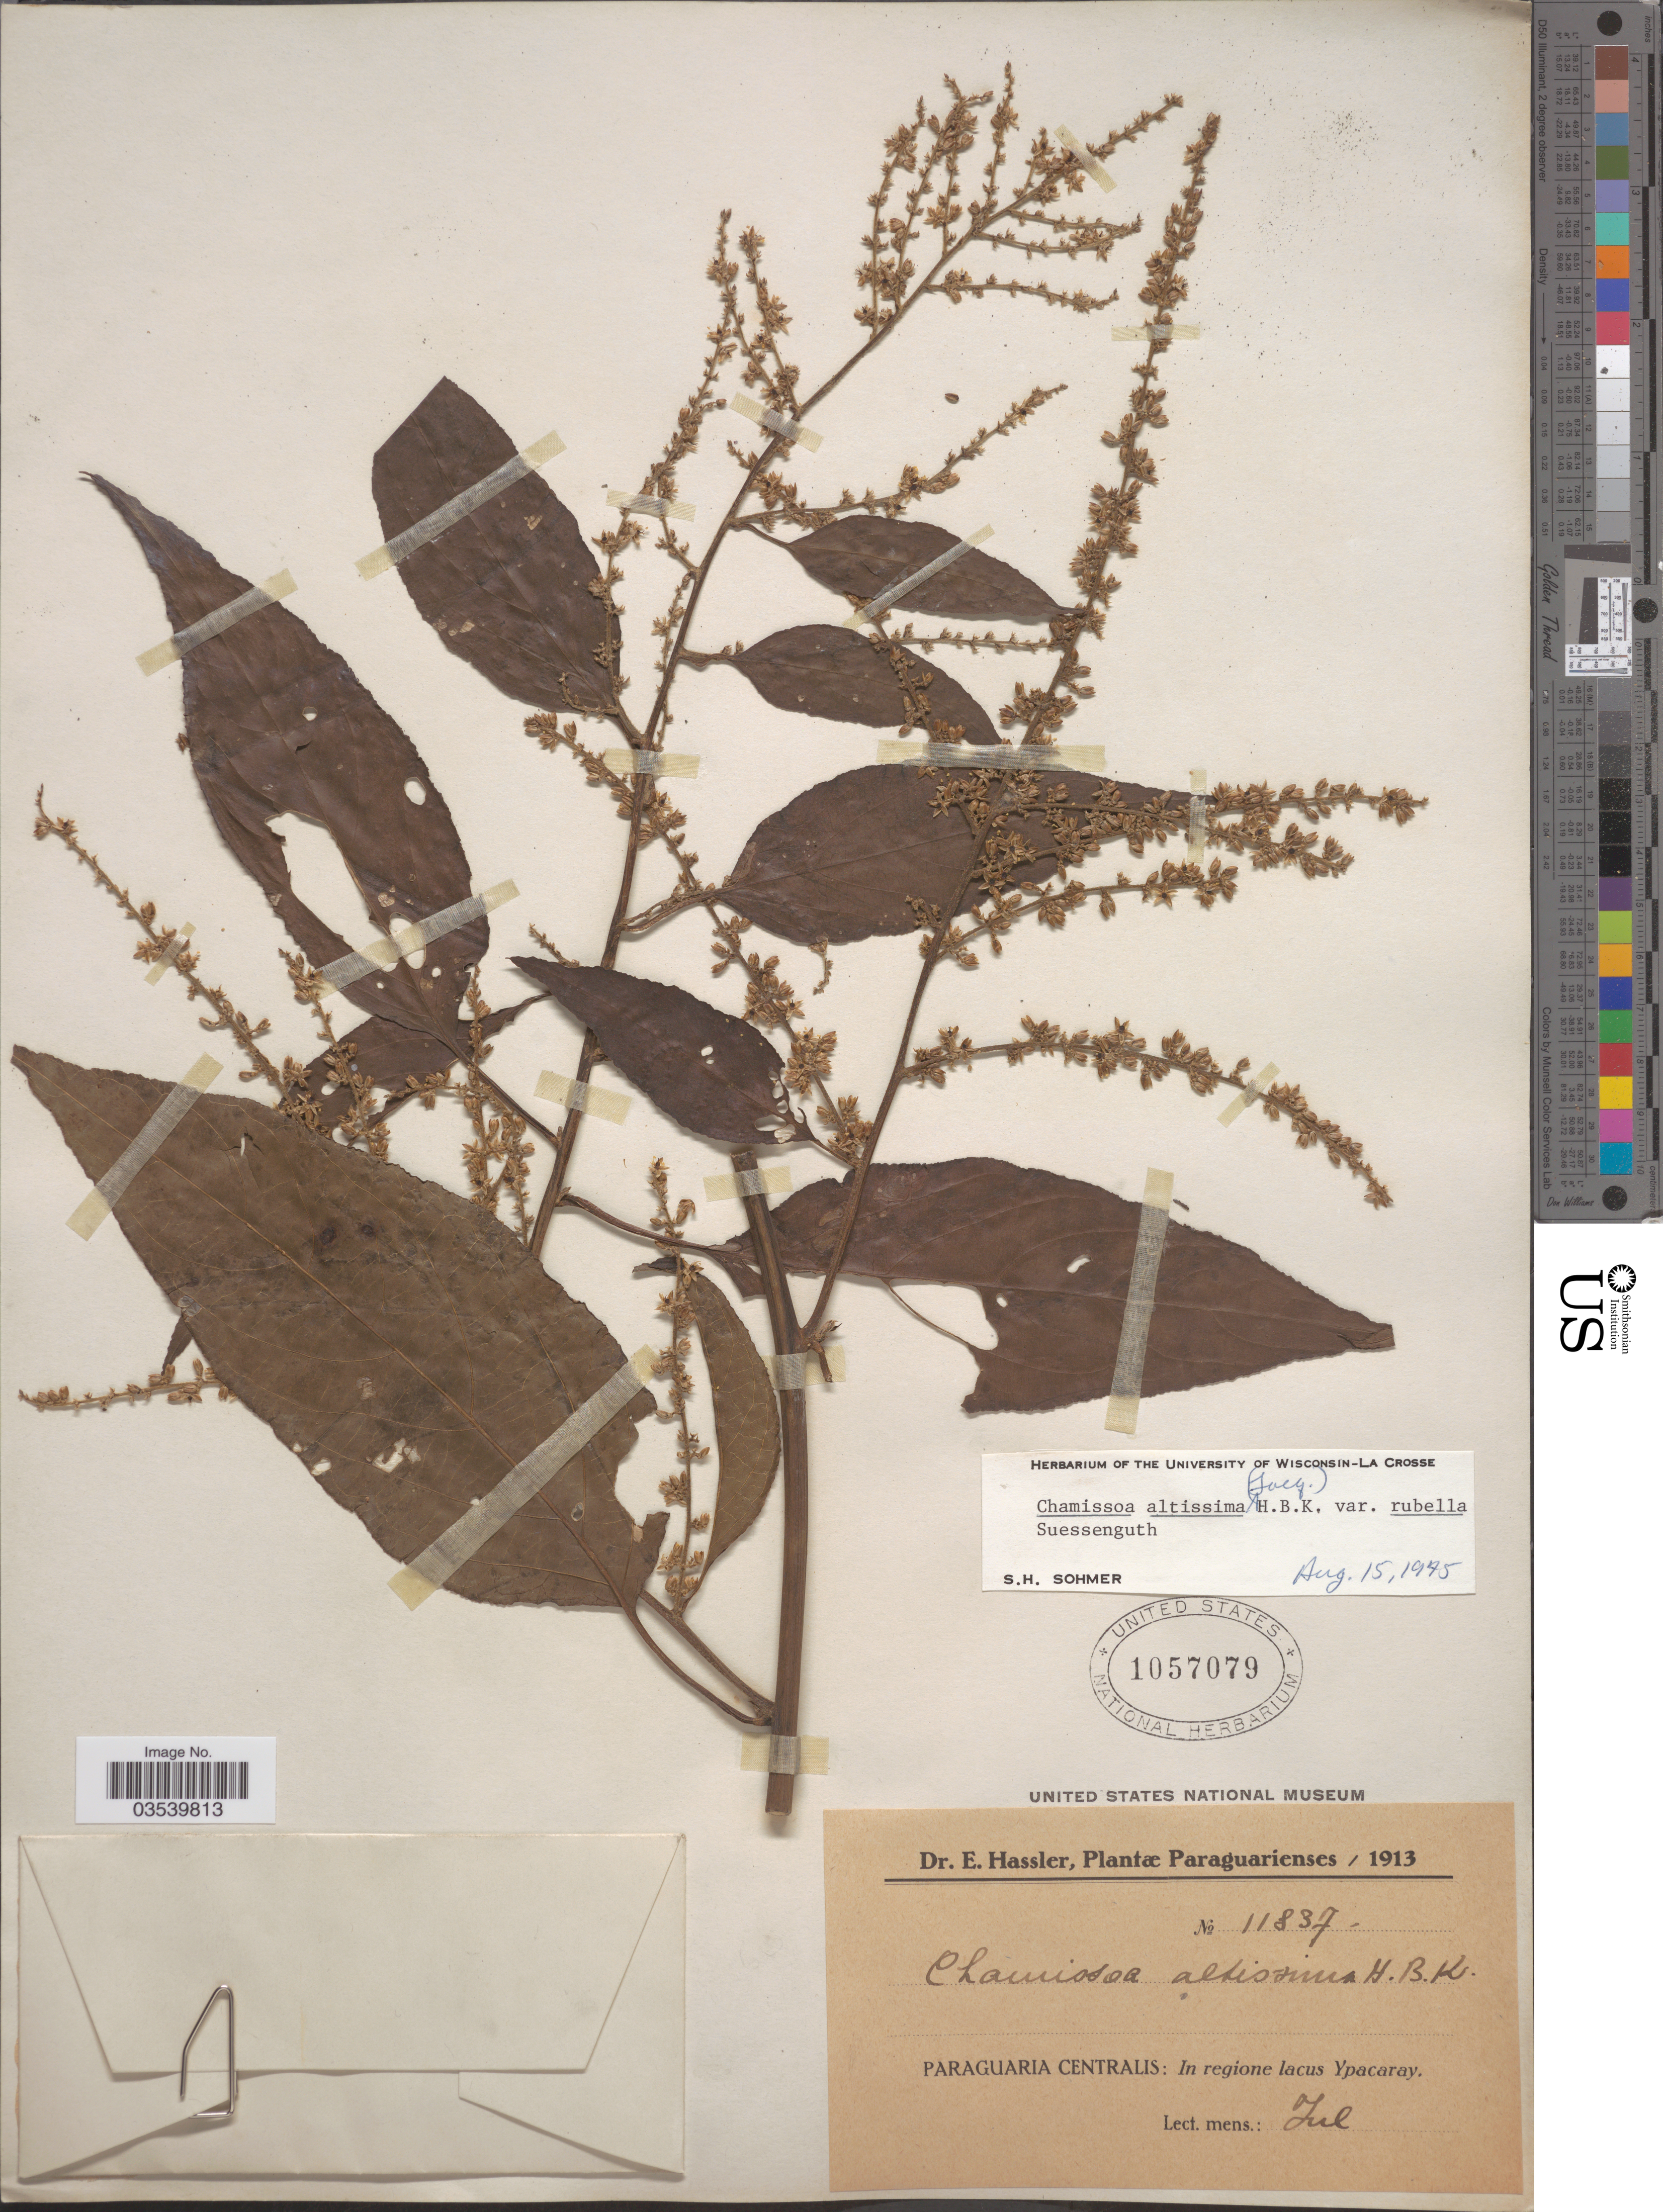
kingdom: Plantae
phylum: Tracheophyta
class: Magnoliopsida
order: Caryophyllales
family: Amaranthaceae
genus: Chamissoa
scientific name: Chamissoa altissima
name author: (Jacq.) Kunth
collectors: E. Hassler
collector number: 11837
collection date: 1913-07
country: Paraguay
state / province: Paraguari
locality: Paraguaria Centralis: In regione lacus Ypacaray.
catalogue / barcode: US 1057079